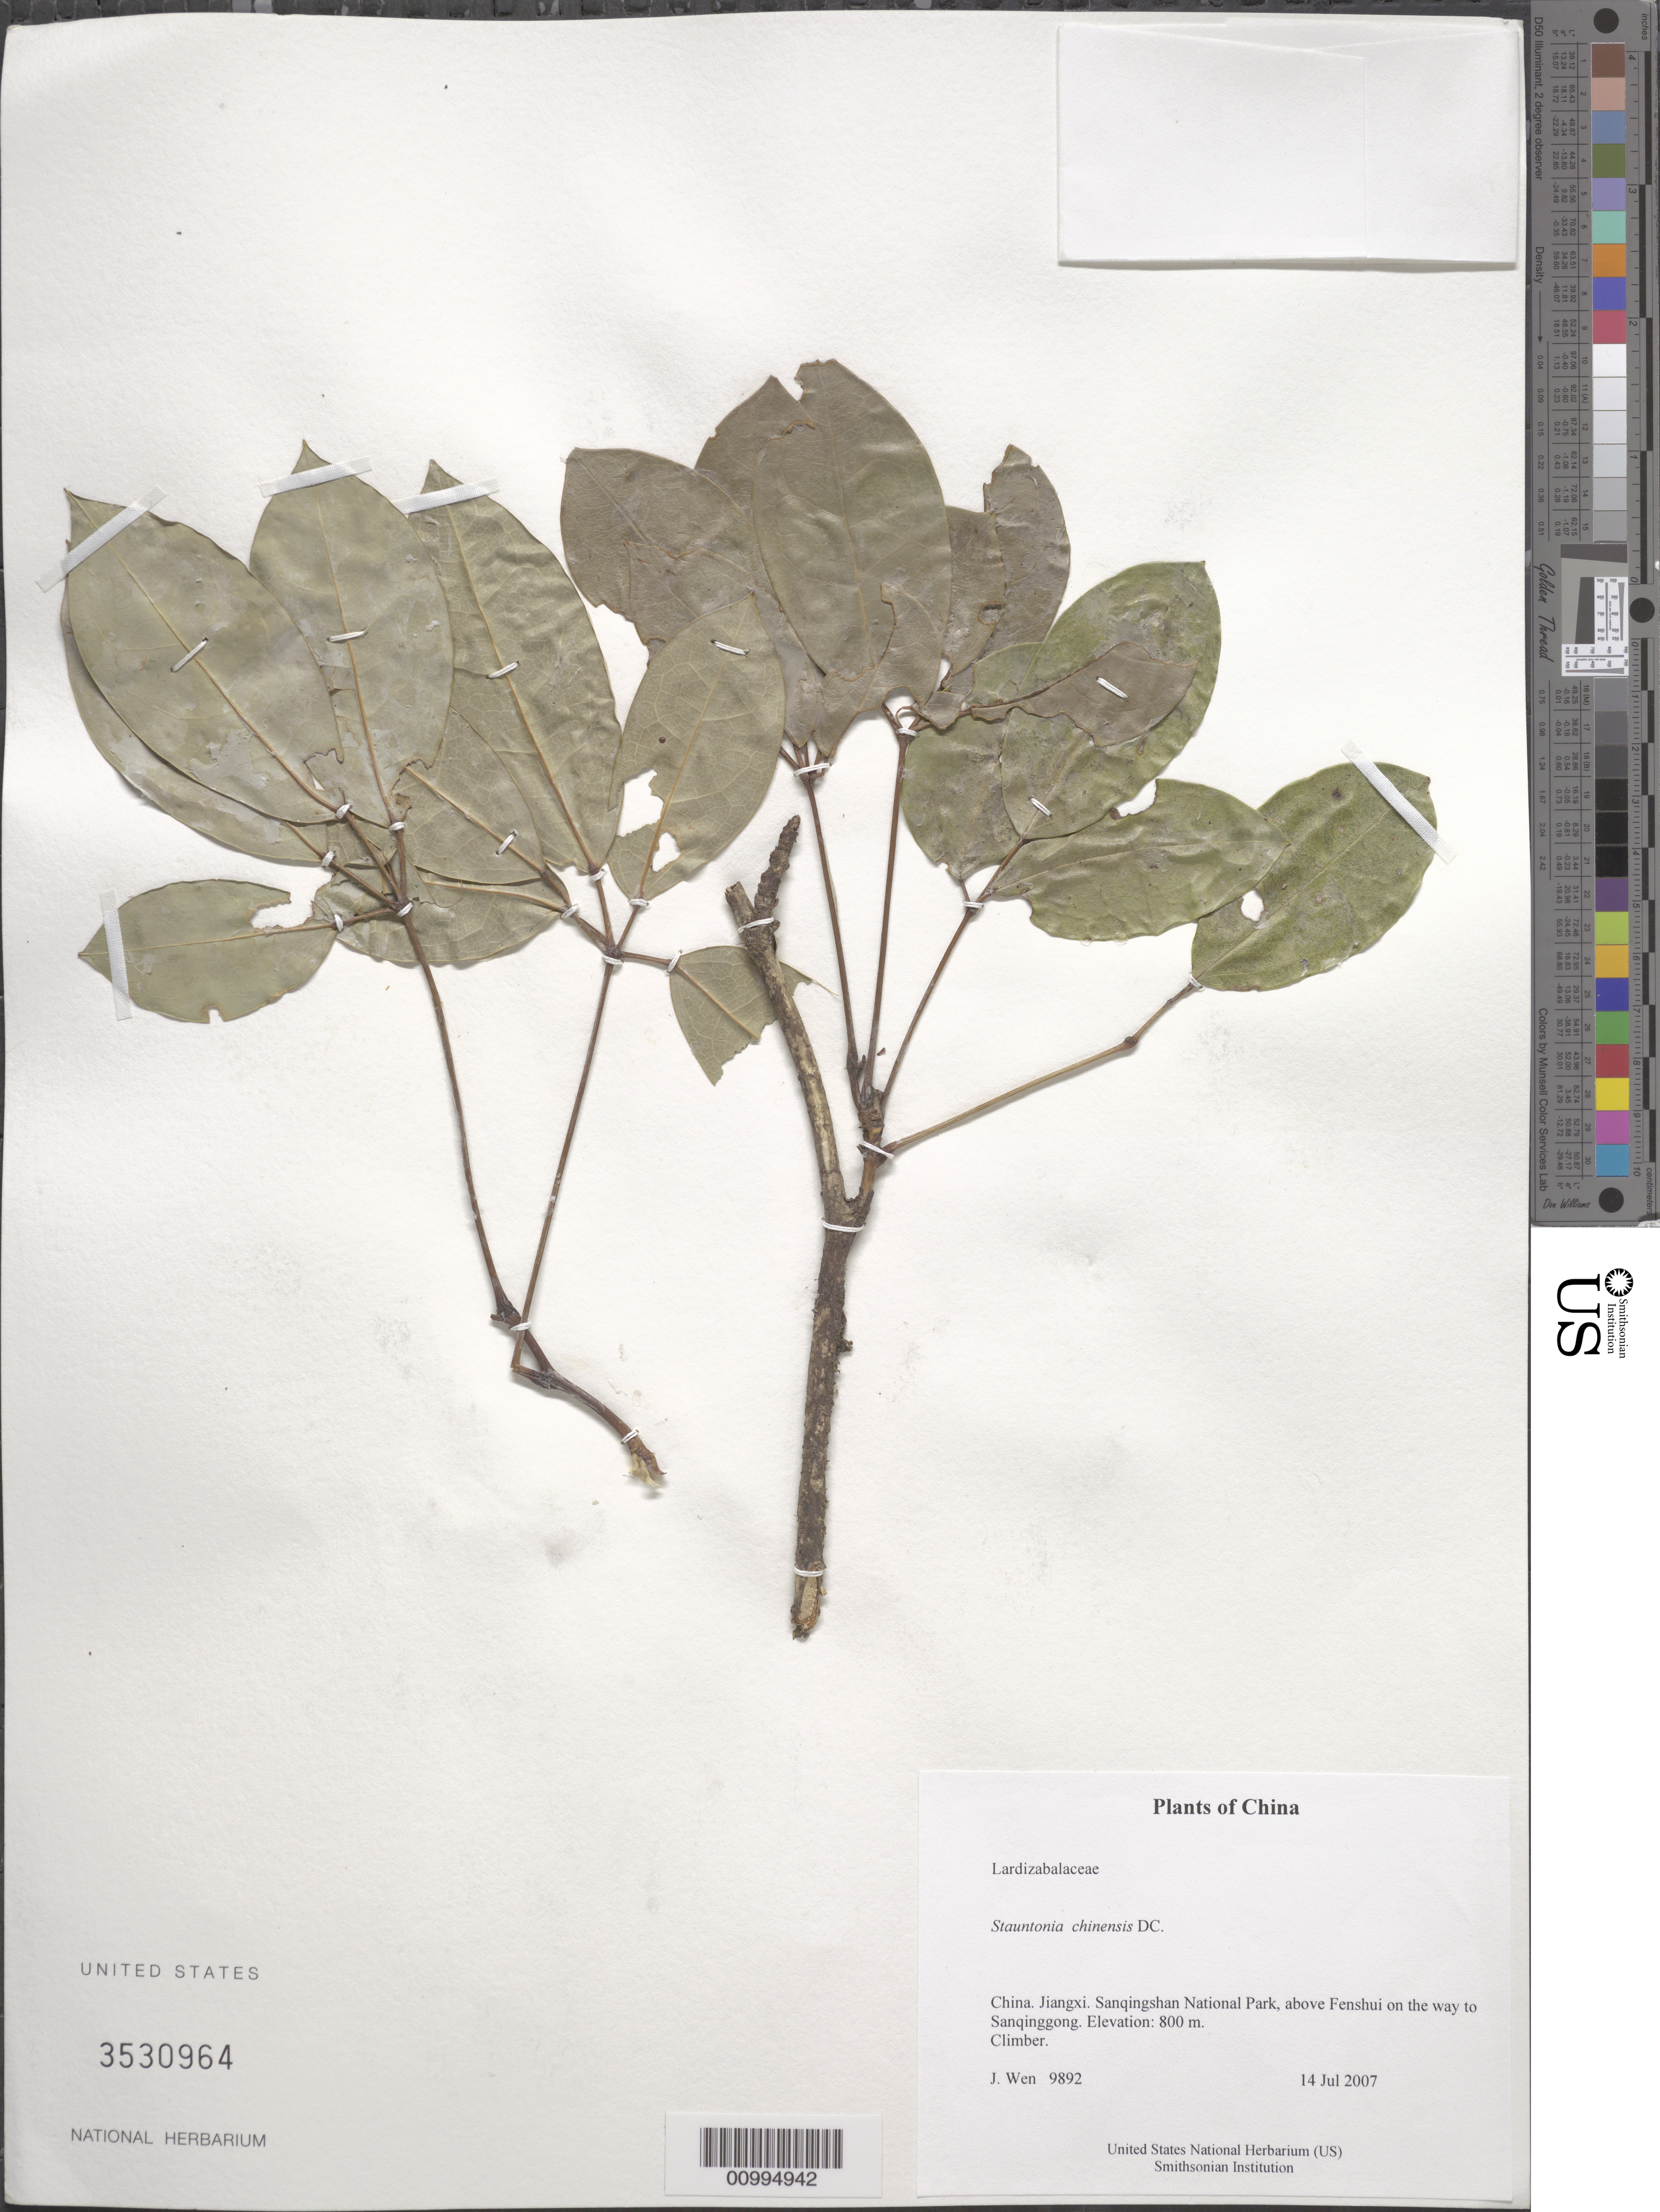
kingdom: Plantae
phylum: Tracheophyta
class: Magnoliopsida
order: Ranunculales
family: Lardizabalaceae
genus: Stauntonia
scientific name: Stauntonia chinensis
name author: DC.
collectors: J. Wen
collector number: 9892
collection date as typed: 14 Jul 2007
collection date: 2007-07-14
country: China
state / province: Jiangxi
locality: Sanqingshan National Park, above Fenshui on the way to Sanqinggong.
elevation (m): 800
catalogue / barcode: US 3530964